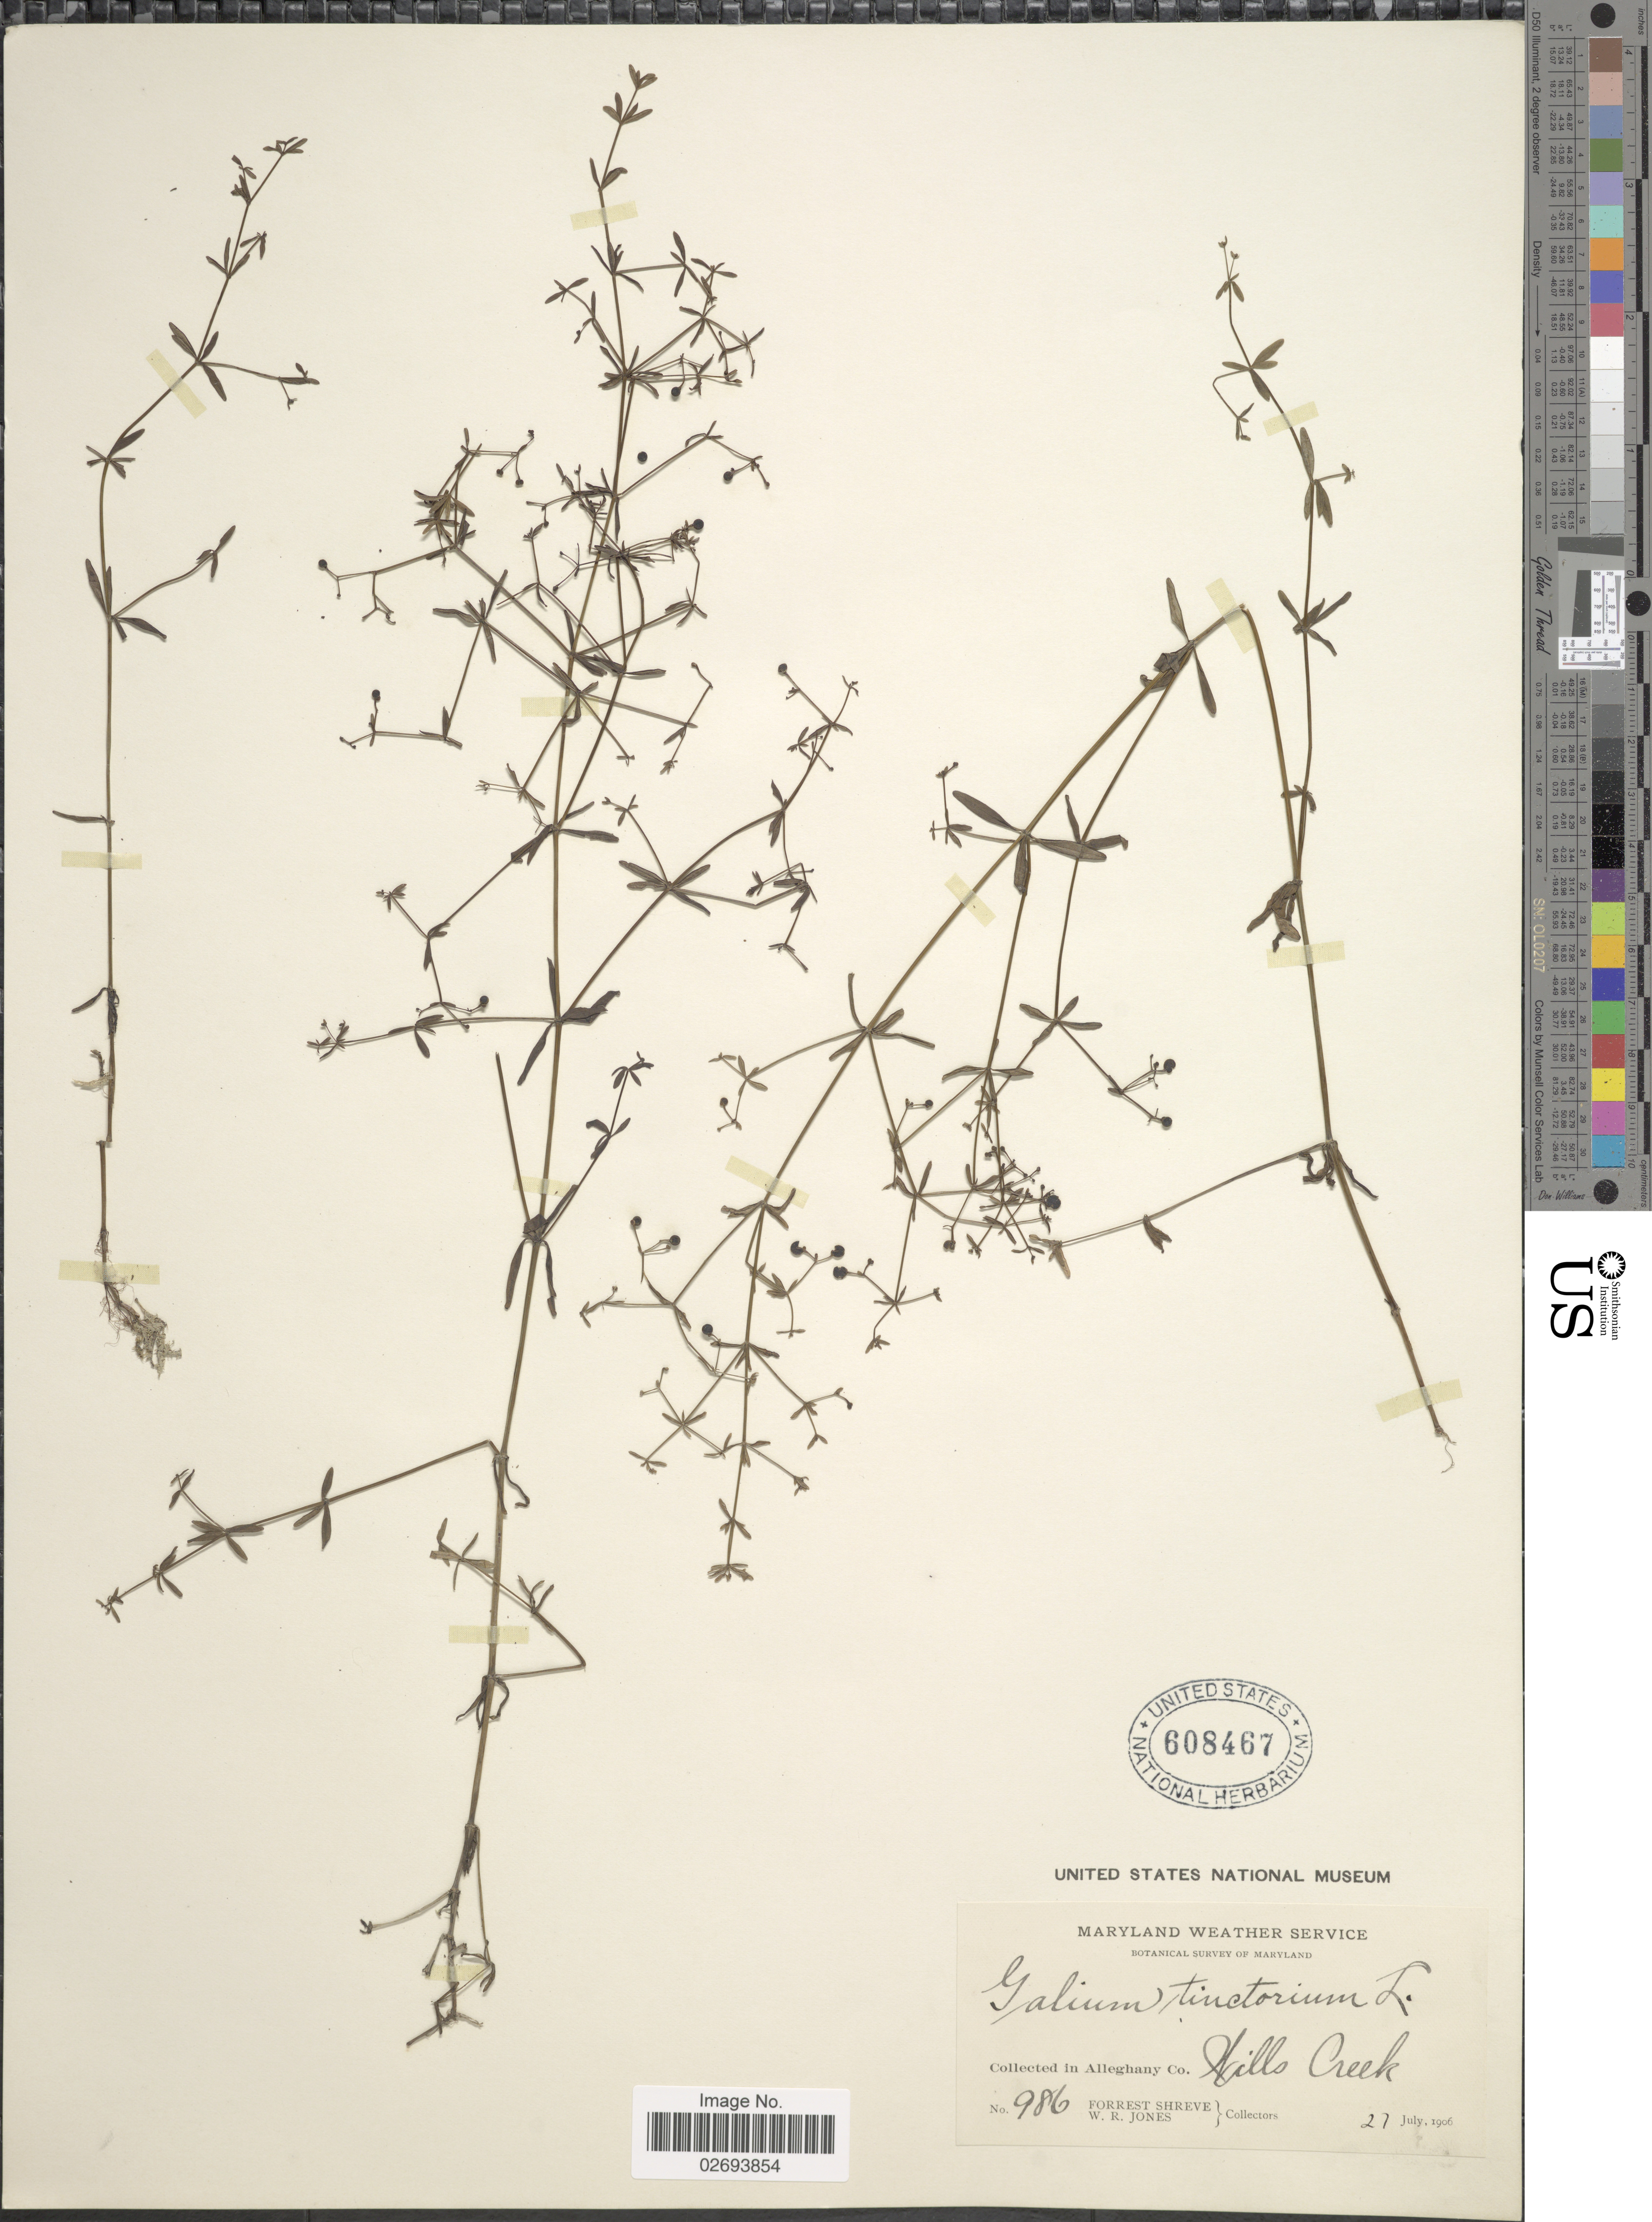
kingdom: Plantae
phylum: Tracheophyta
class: Magnoliopsida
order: Gentianales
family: Rubiaceae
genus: Galium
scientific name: Galium tinctorium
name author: (L.) Scop.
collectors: F. Shreve & W. R. Jones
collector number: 986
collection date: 1906-07-27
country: United States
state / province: Maryland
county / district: Allegany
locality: Alleghany Co. Mills Creek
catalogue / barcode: US 608467